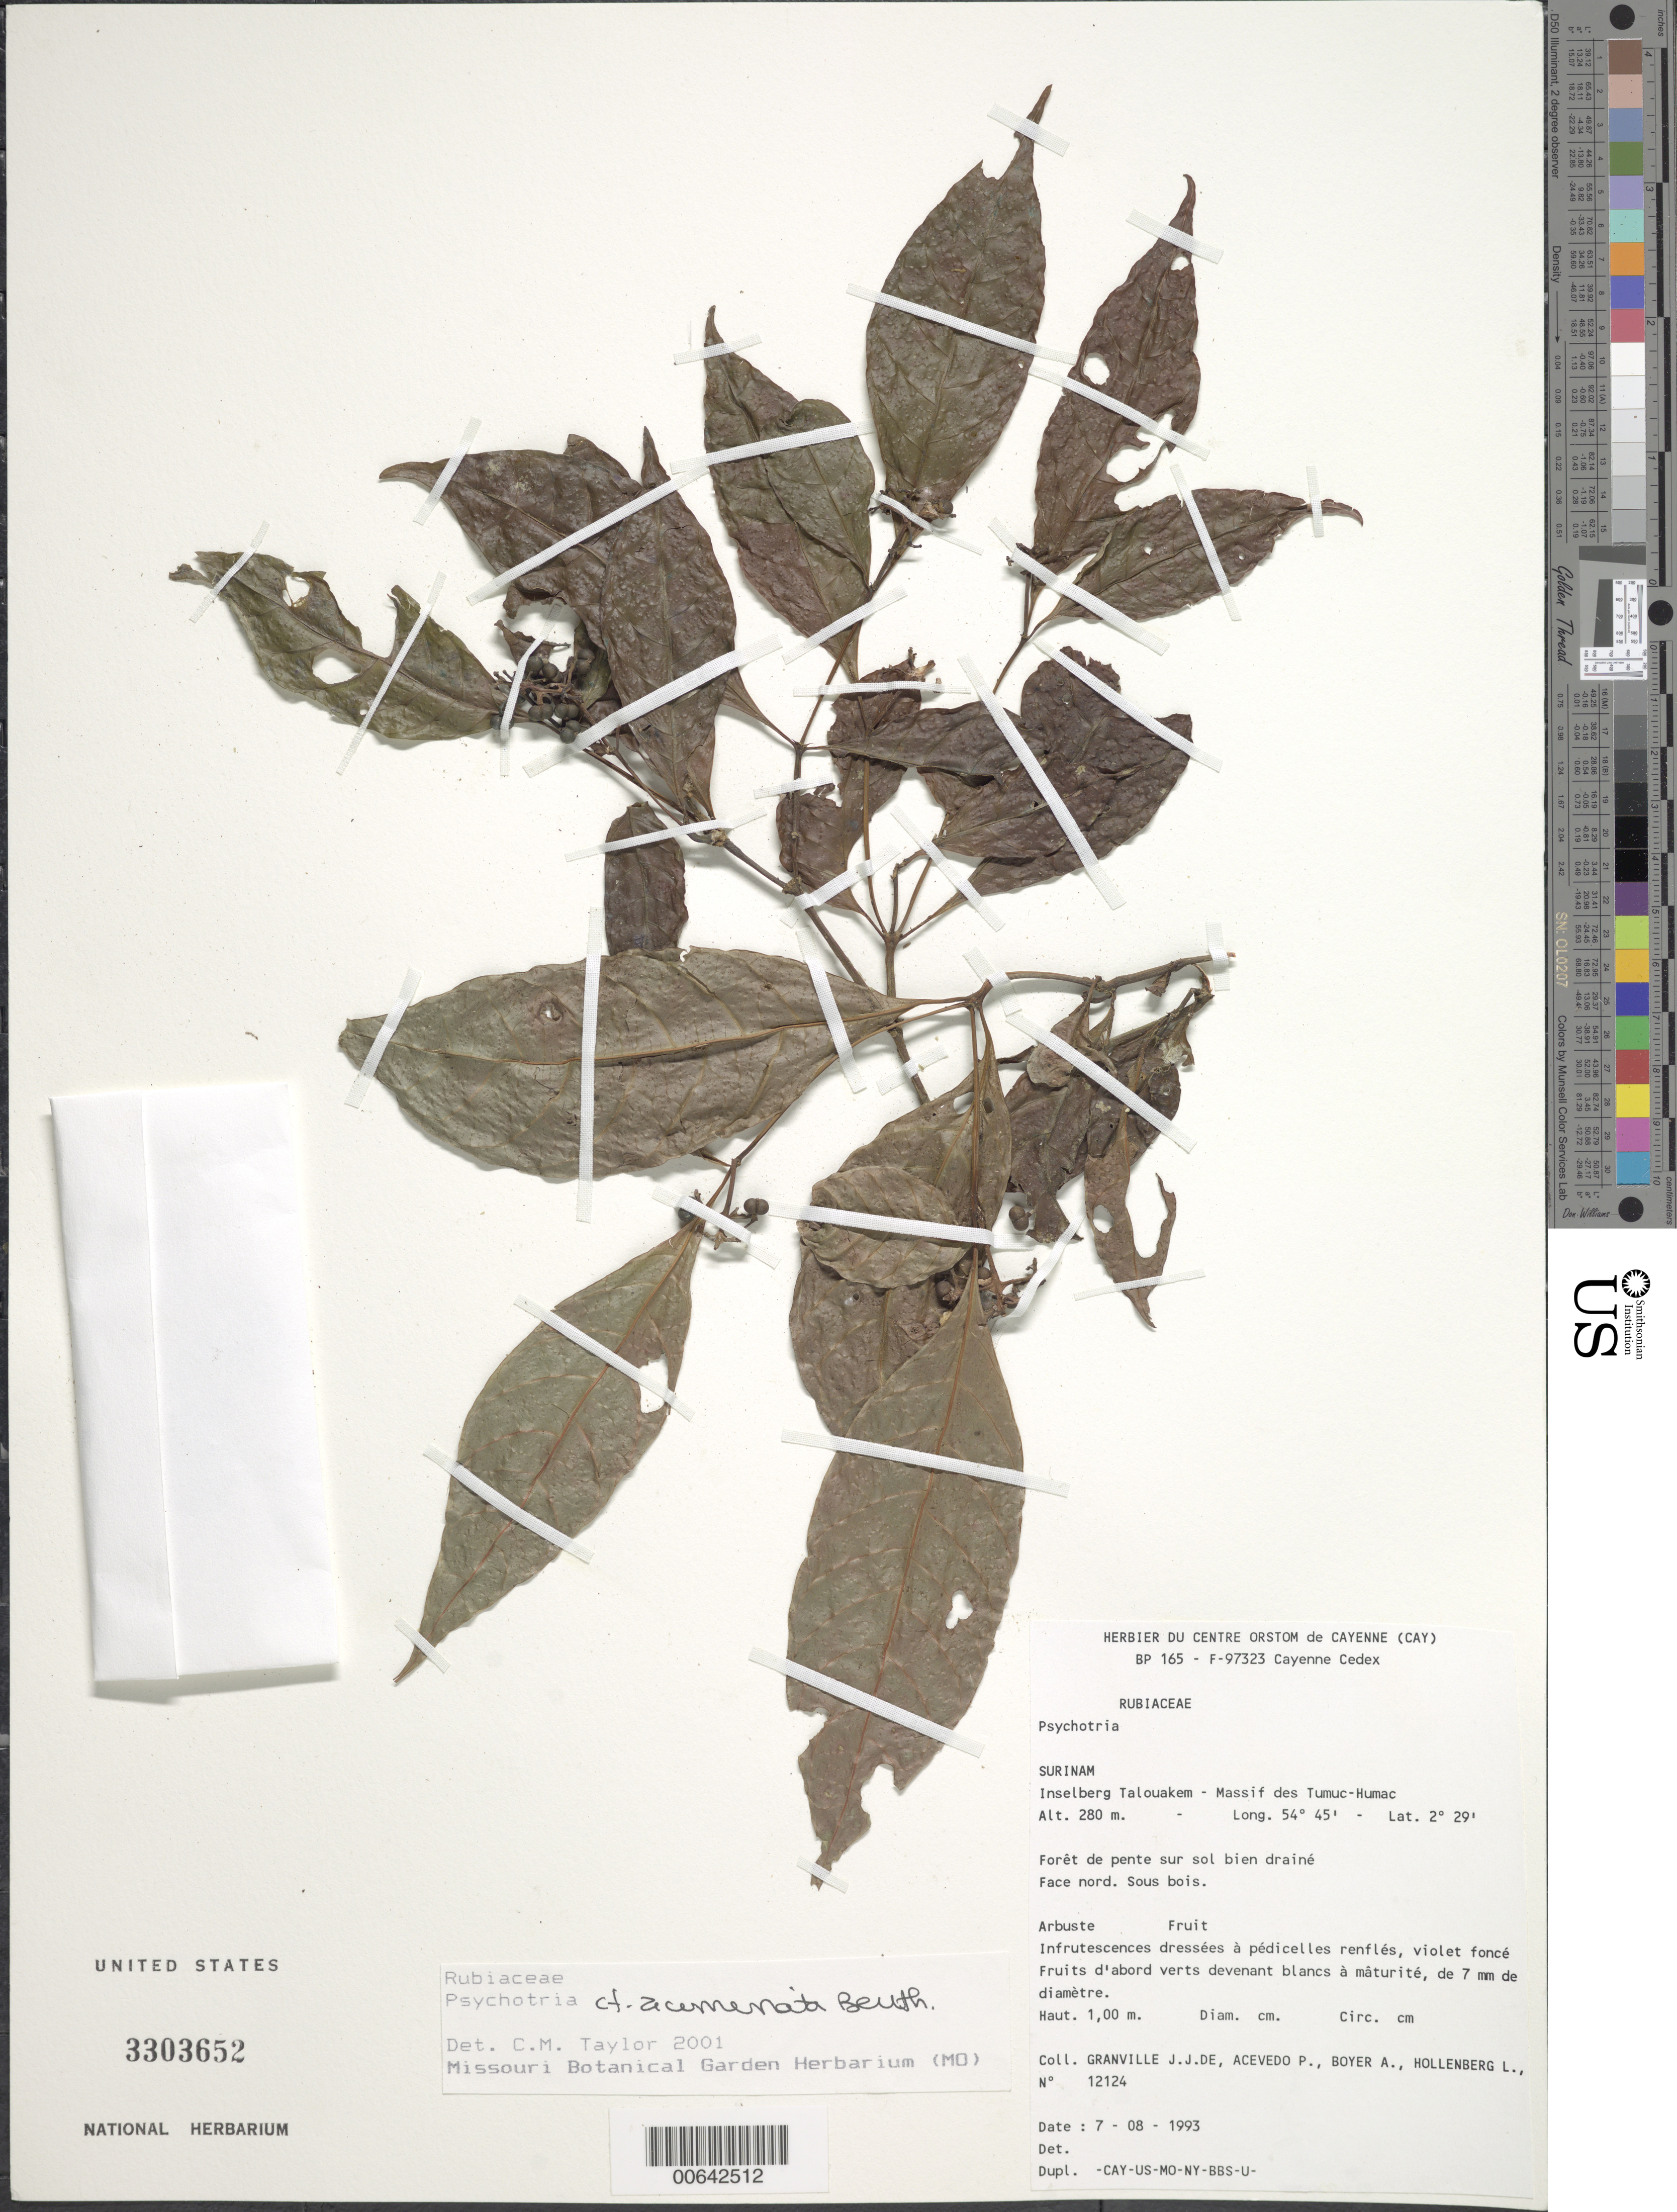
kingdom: Plantae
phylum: Tracheophyta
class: Magnoliopsida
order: Gentianales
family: Rubiaceae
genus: Palicourea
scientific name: Palicourea acuminata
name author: (Benth.) Borhidi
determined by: Kirkbride, J. H., Jr.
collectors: J.-J. de Granville, P. Acevedo-Rodr., A. Boyer & L. Hollenberg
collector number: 12124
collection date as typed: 7-Aug-93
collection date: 1993-08-07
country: Suriname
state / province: Sipaliwini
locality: Inselberg Talouakem, Massif des Tumuc-Humac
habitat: Slope forest, well drained soil. Face nord. Sous bois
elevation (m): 280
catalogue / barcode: US 3303652